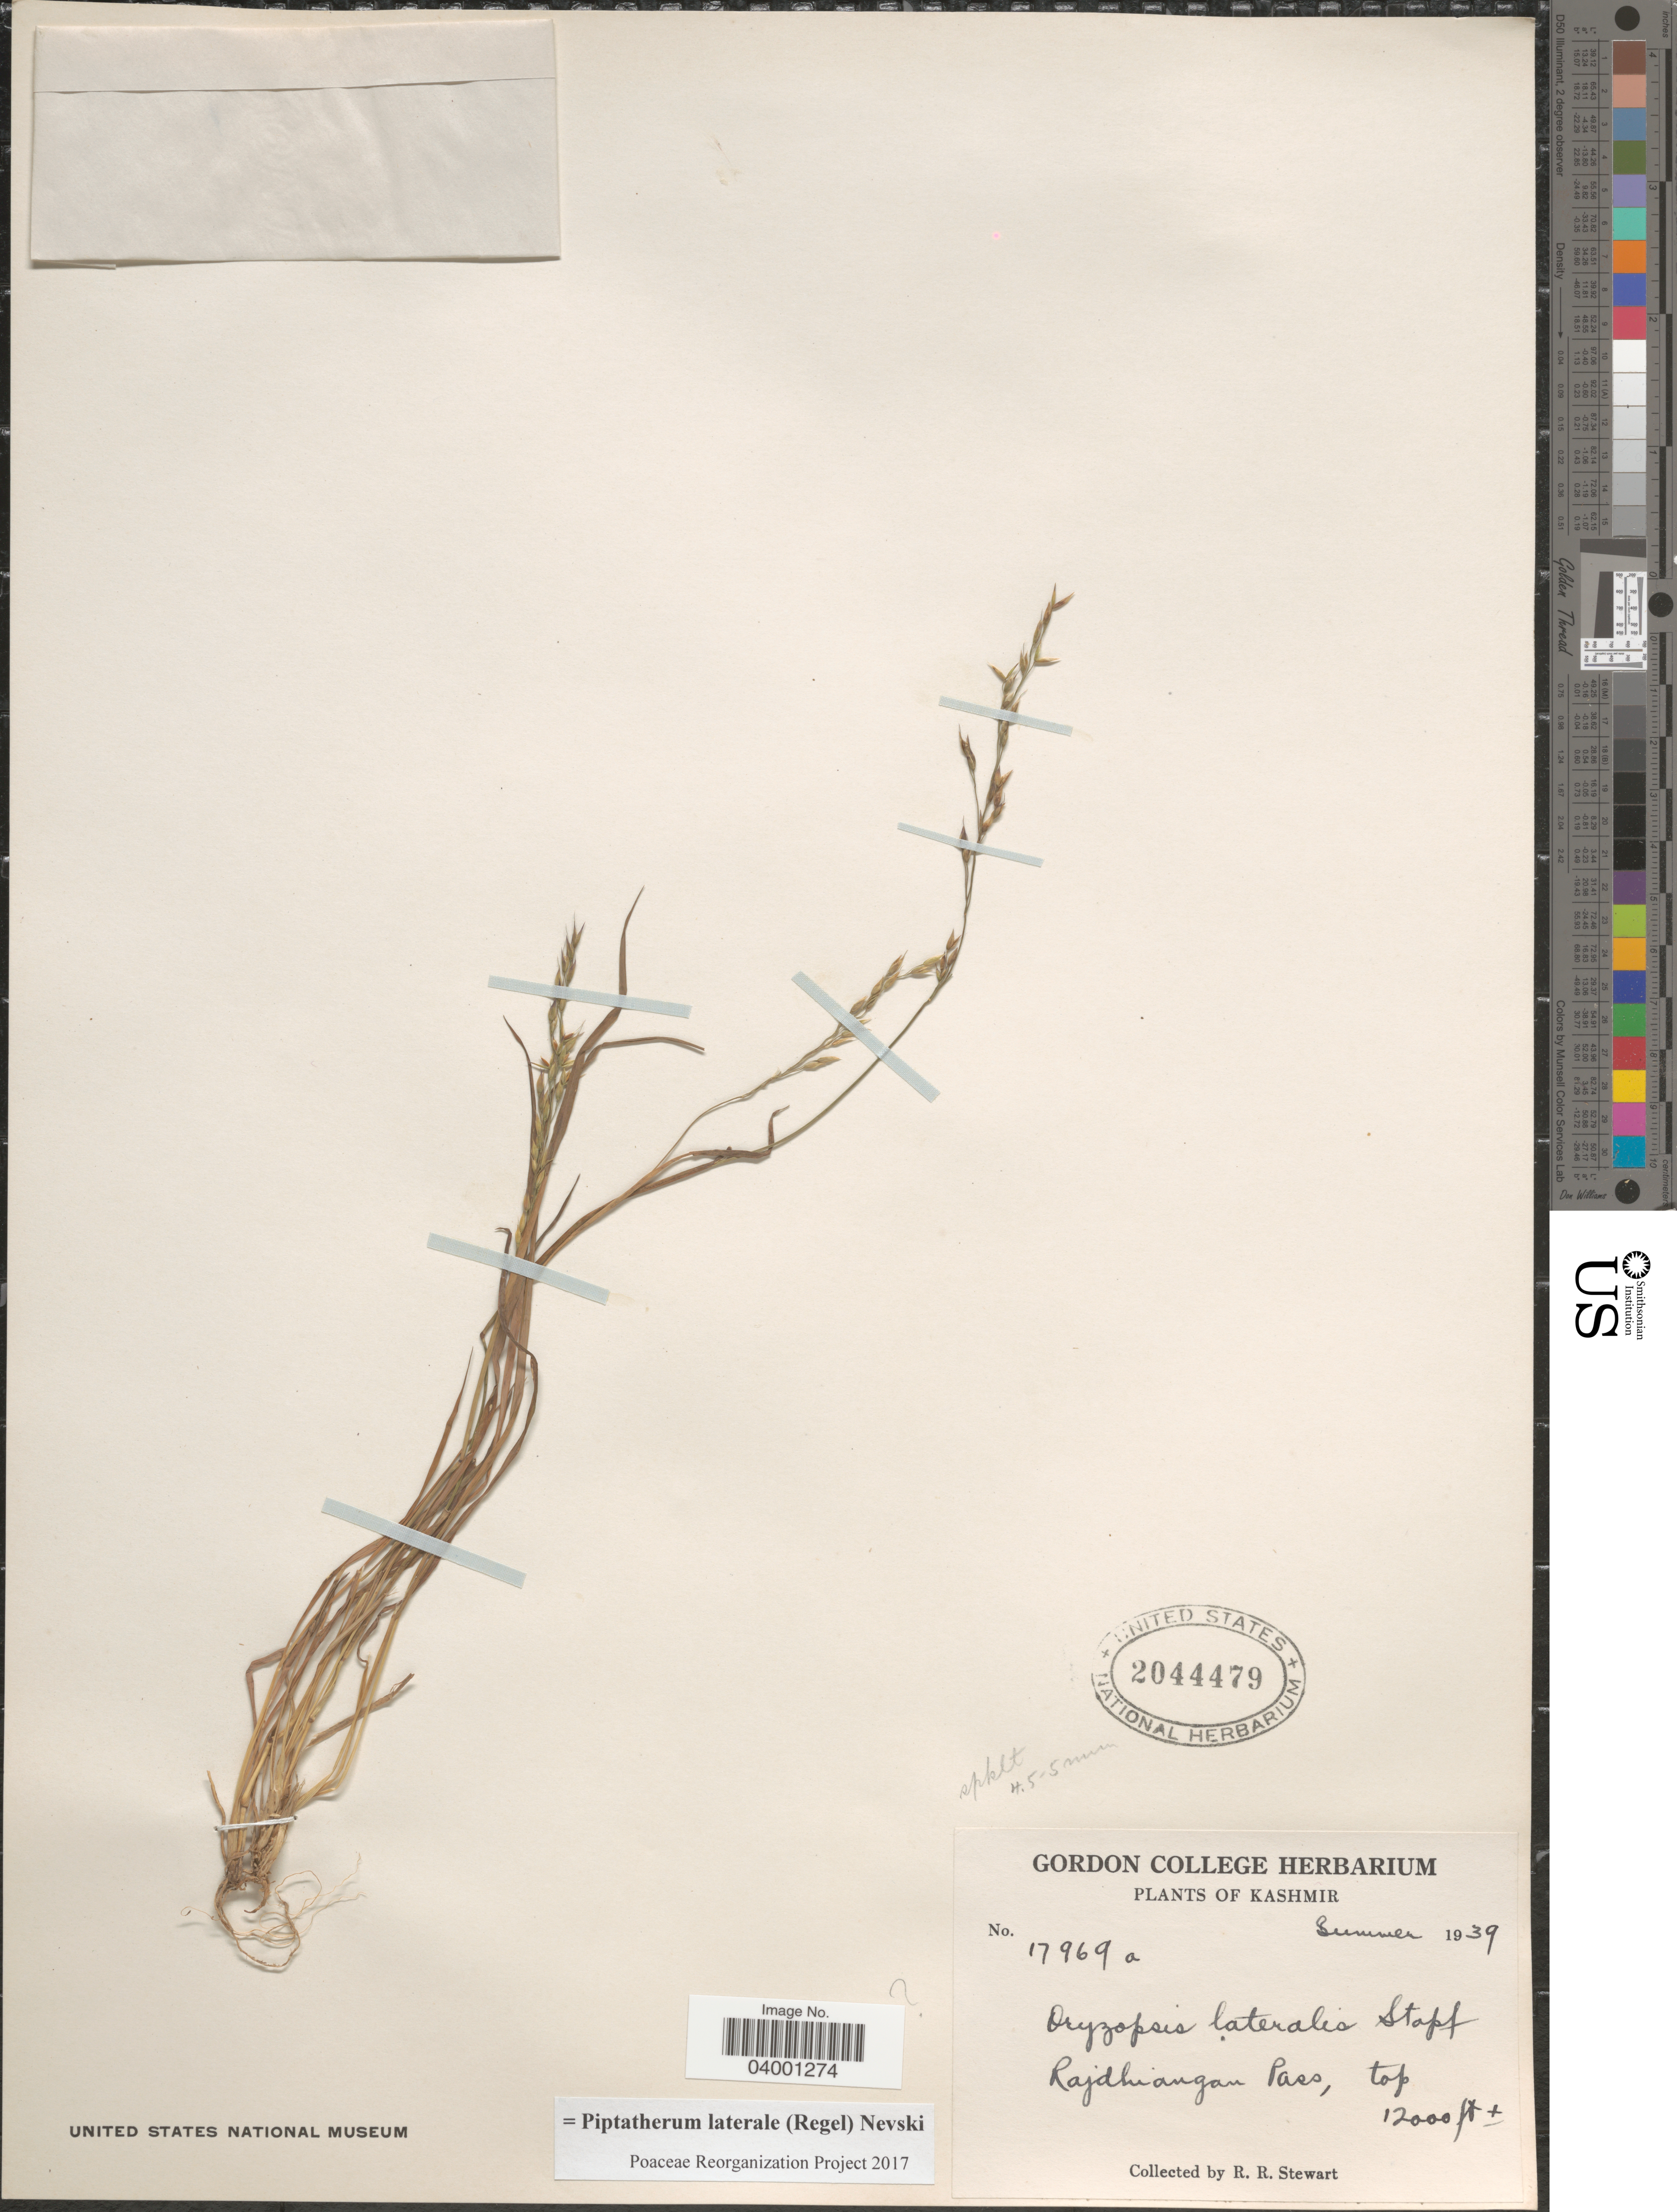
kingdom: Plantae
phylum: Tracheophyta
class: Liliopsida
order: Poales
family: Poaceae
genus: Piptatherum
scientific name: Piptatherum laterale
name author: (Munro ex Regel) Munro ex Nevski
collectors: R. Stewart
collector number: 17969a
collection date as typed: Summer 1939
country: India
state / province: Jammu and Kashmir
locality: Kashmir. Rajdhiangan Pass.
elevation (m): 3658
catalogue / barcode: US 2044479